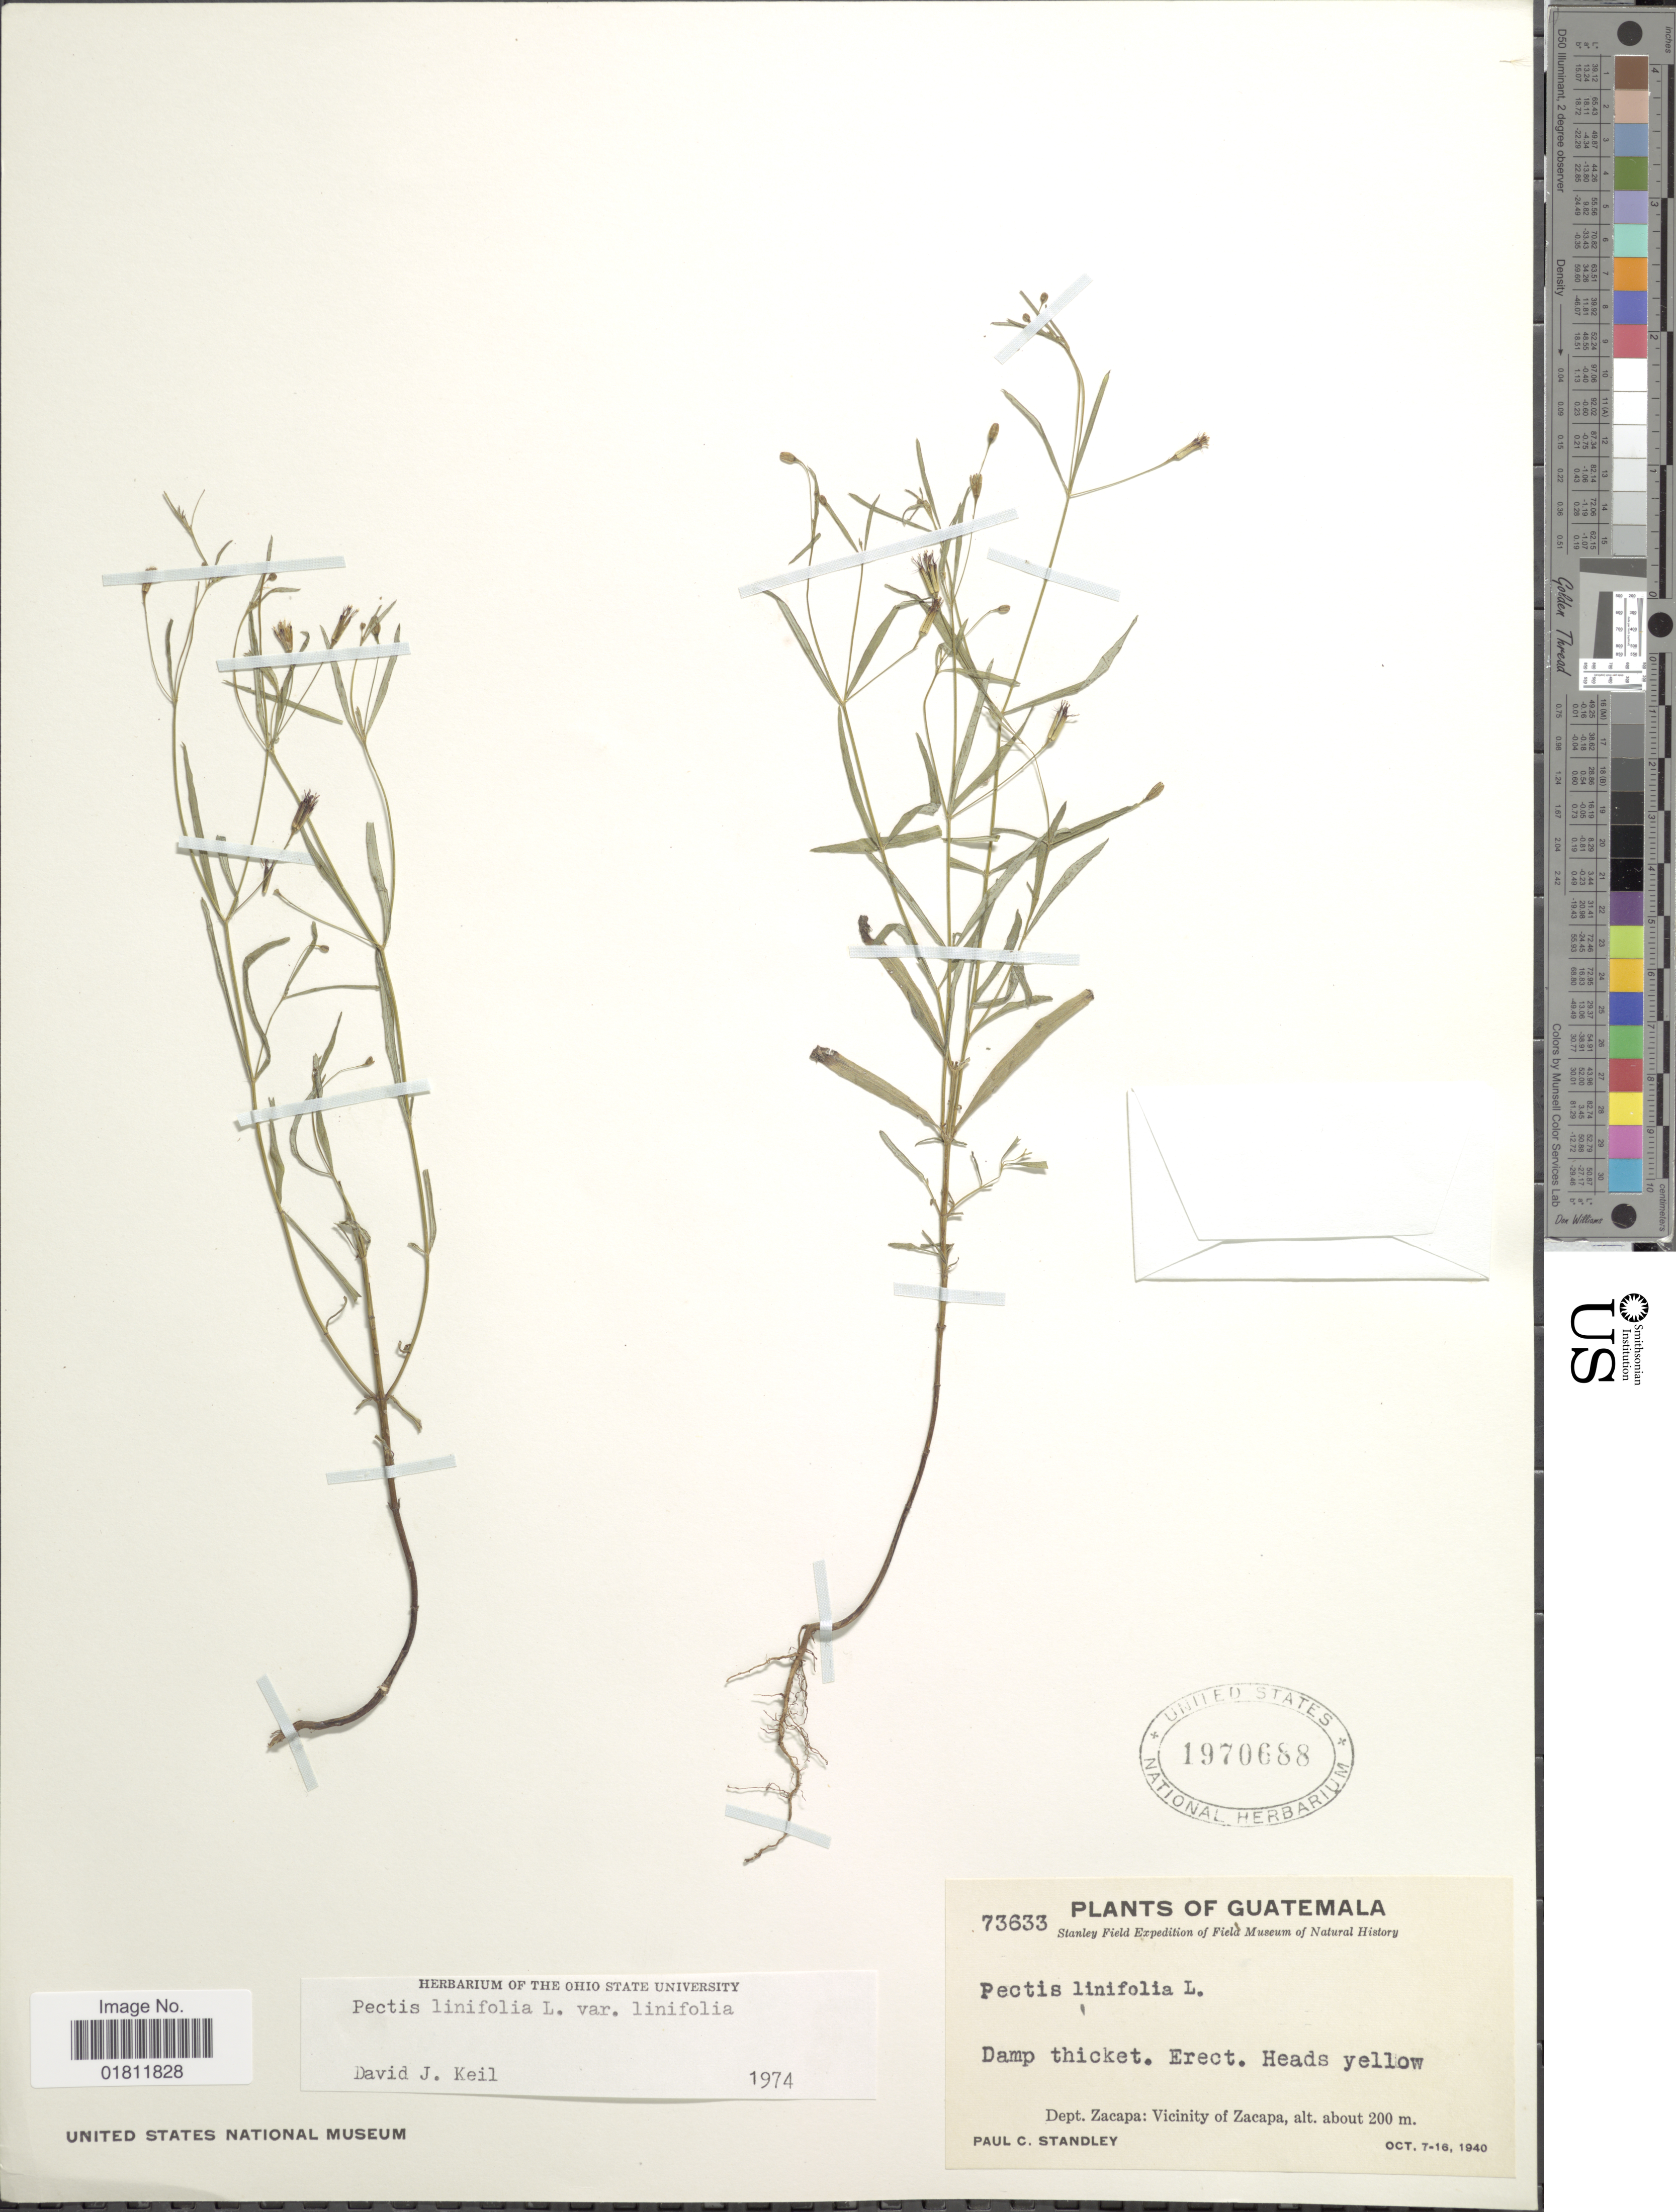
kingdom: Plantae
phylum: Tracheophyta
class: Magnoliopsida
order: Asterales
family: Asteraceae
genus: Pectis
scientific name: Pectis linifolia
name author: L.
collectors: P. C. Standley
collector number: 73633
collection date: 1940-10-07/1940-10-16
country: Guatemala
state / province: Zacapa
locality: Dept. Zacapa: Vicinity of Zacapa.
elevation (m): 200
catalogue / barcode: US 1970688